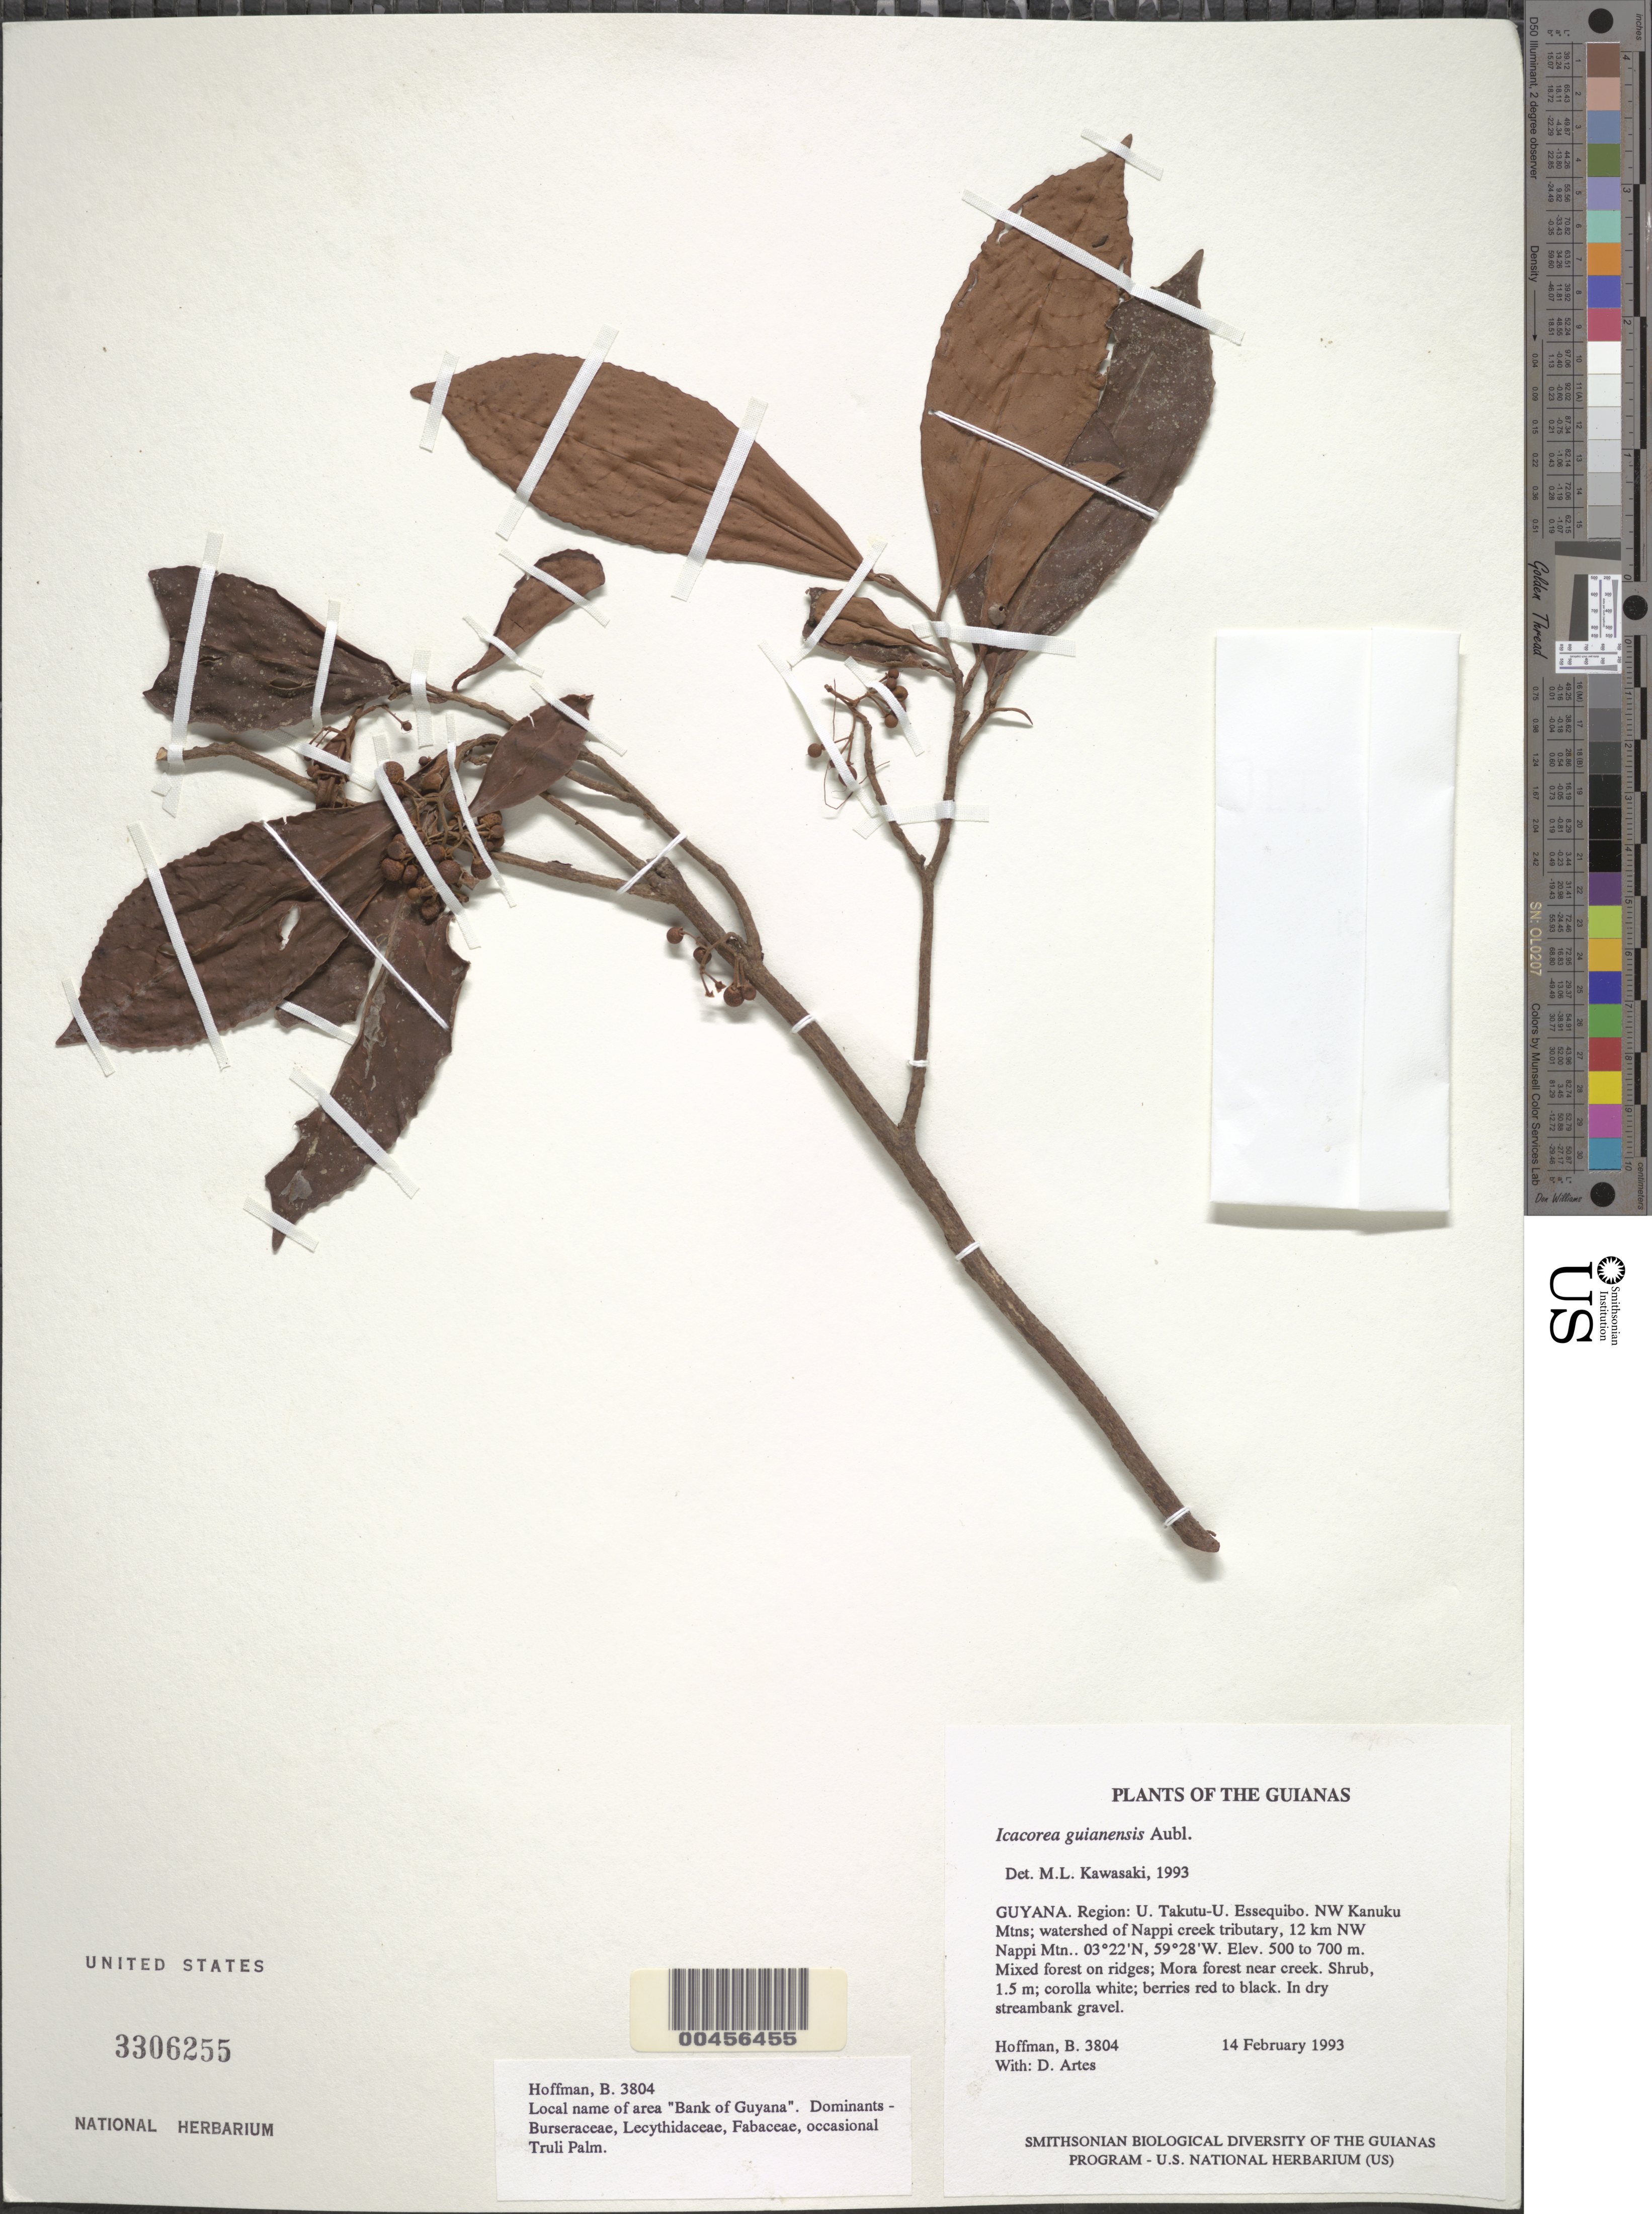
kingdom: Plantae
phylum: Tracheophyta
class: Magnoliopsida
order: Ericales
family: Primulaceae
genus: Ardisia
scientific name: Ardisia guianensis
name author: (Aubl.) Mez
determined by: Kawasaki, María L.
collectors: B. Hoffman & D. Artes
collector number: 3804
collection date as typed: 14 February 1993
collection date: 1993-02-14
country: Guyana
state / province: U. Takutu-U. Essequibo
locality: NW Kanuku Mountains; watershed of Nappi creek tributary, 12 km NE of Nappi Mountain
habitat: Mixed forest on ridges; Mora forest near creek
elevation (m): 500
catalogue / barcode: US 3306255